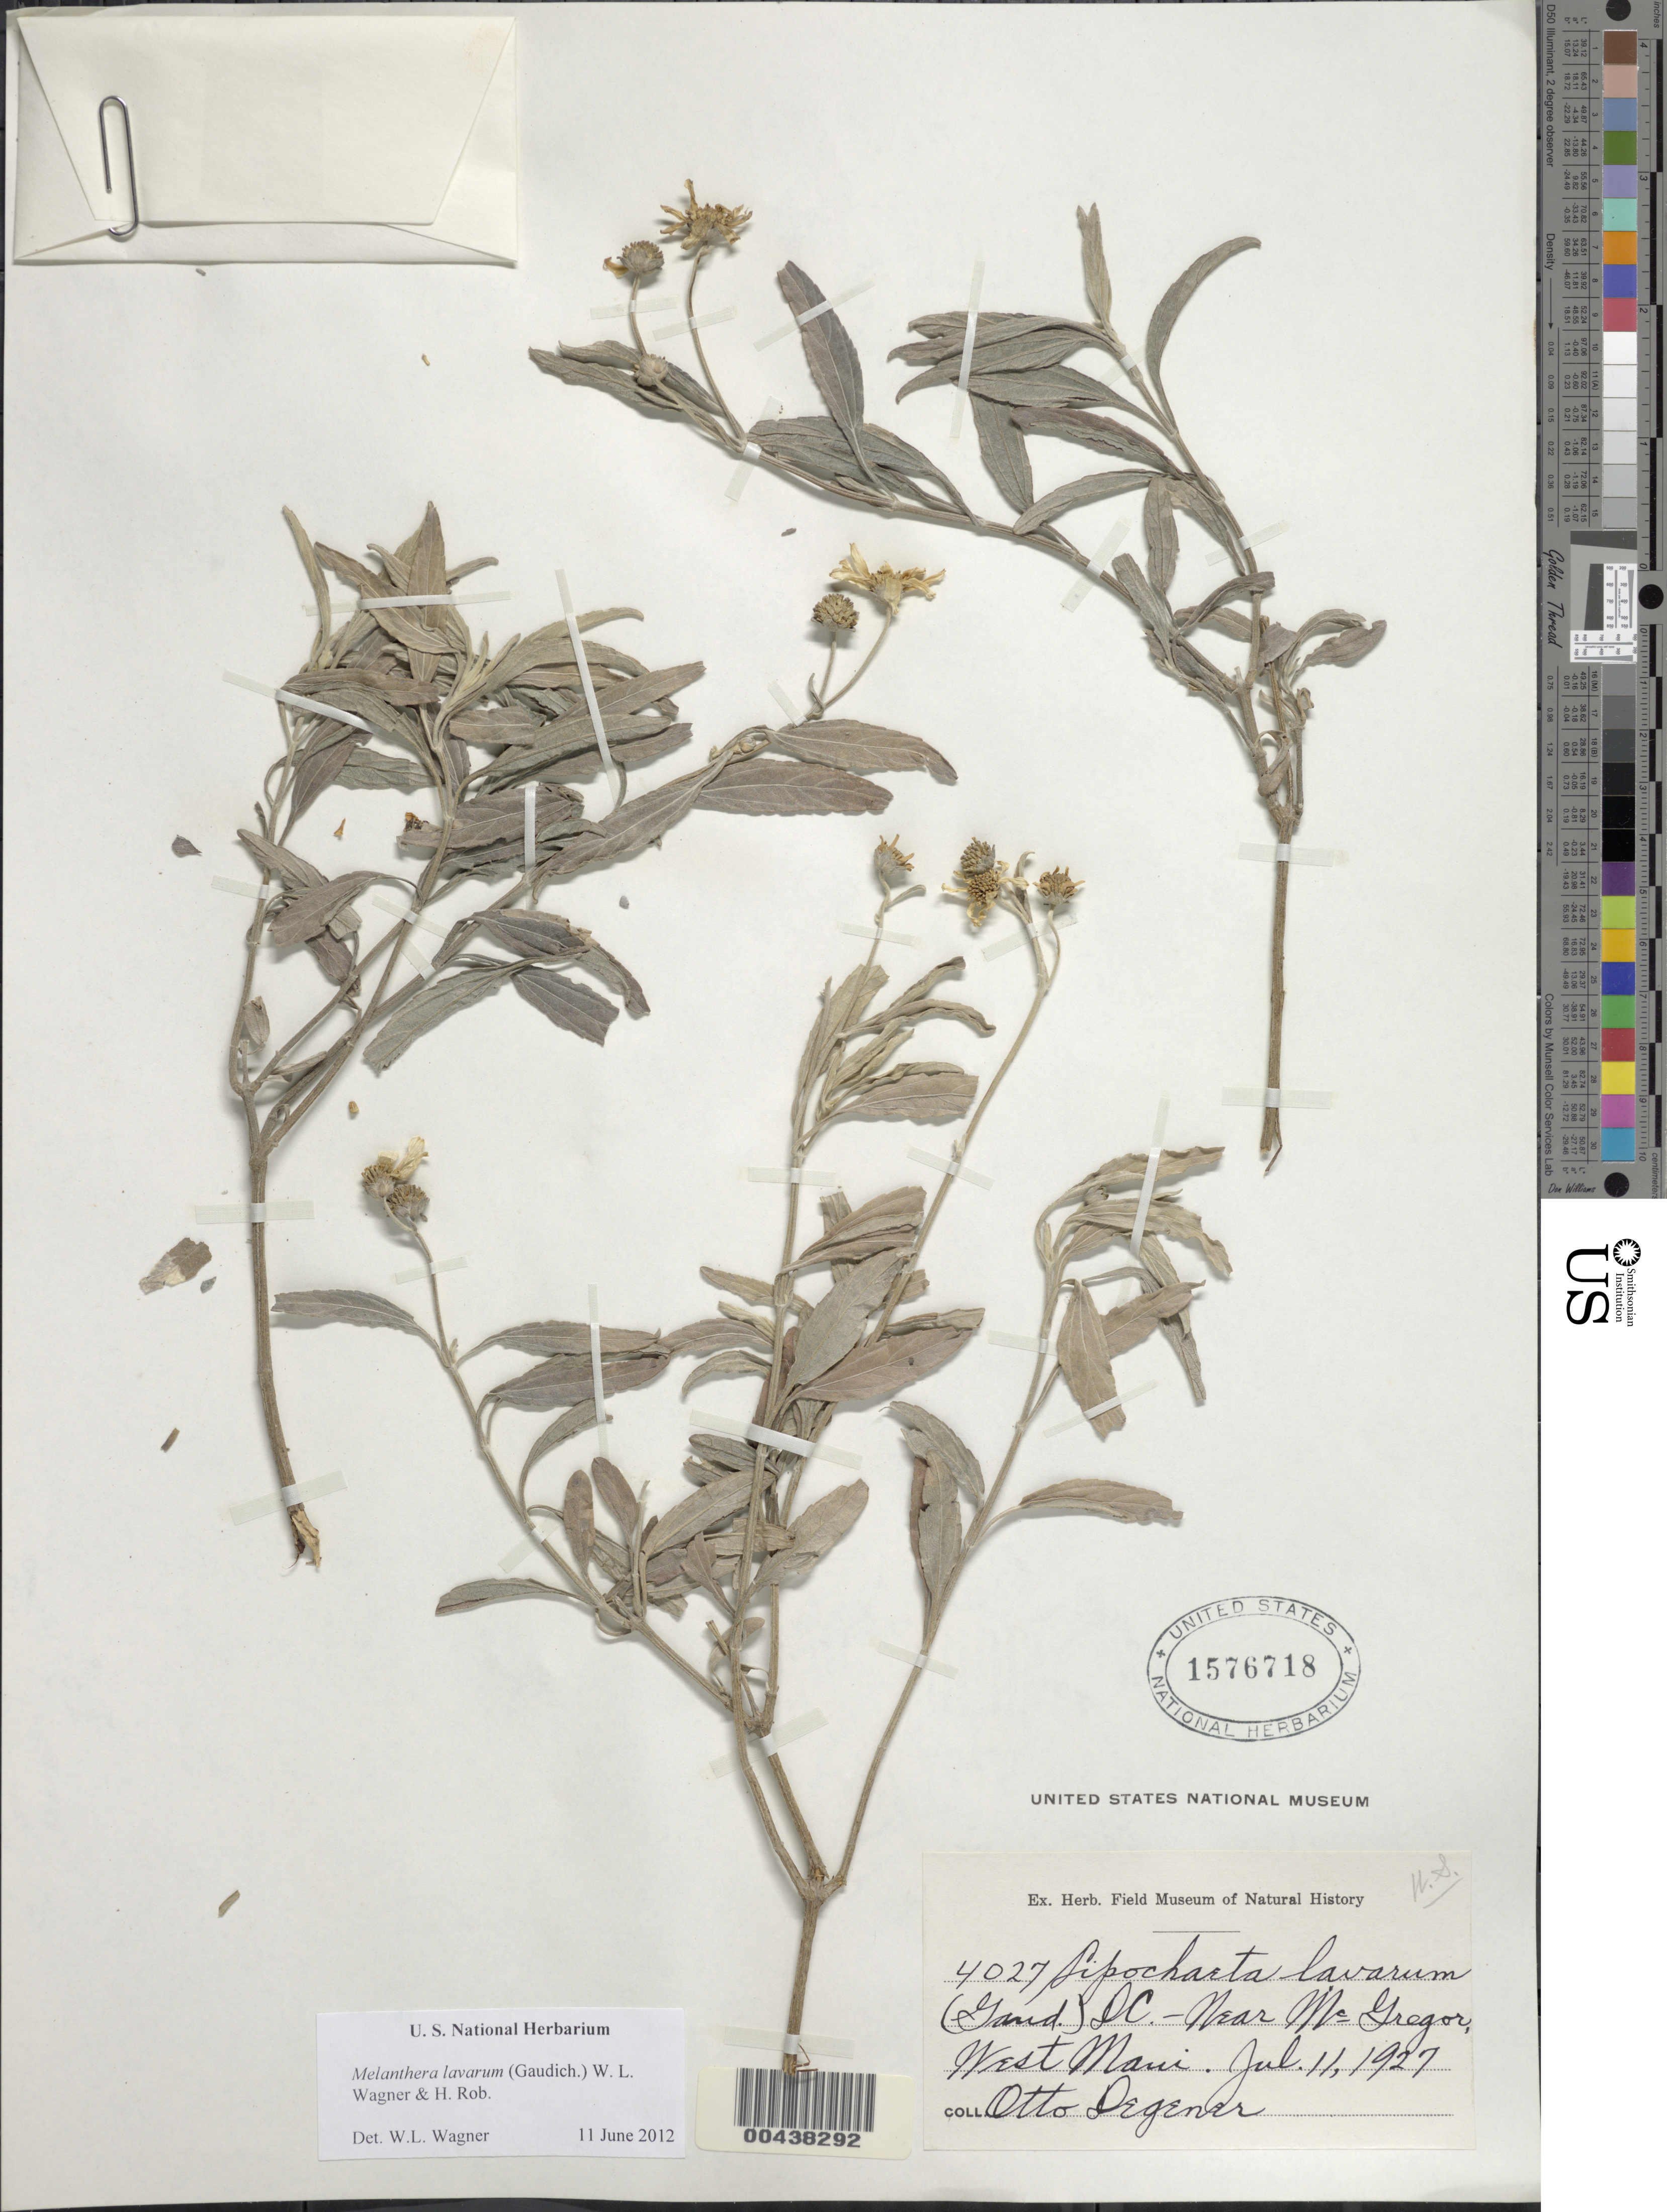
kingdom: Plantae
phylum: Tracheophyta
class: Magnoliopsida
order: Asterales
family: Asteraceae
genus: Wollastonia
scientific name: Wollastonia lavarum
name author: (Gaudich.) Orchard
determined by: Wagner, W. L., (BOT), Smithsonian Institution - National Museum of Natural History (UNITED STATES)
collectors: O. Degener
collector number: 4027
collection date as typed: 11 Jul 1927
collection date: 1927-07-11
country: United States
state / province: Hawaii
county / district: Maui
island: Maui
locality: Near McGregor, W Maui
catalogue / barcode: US 1576718